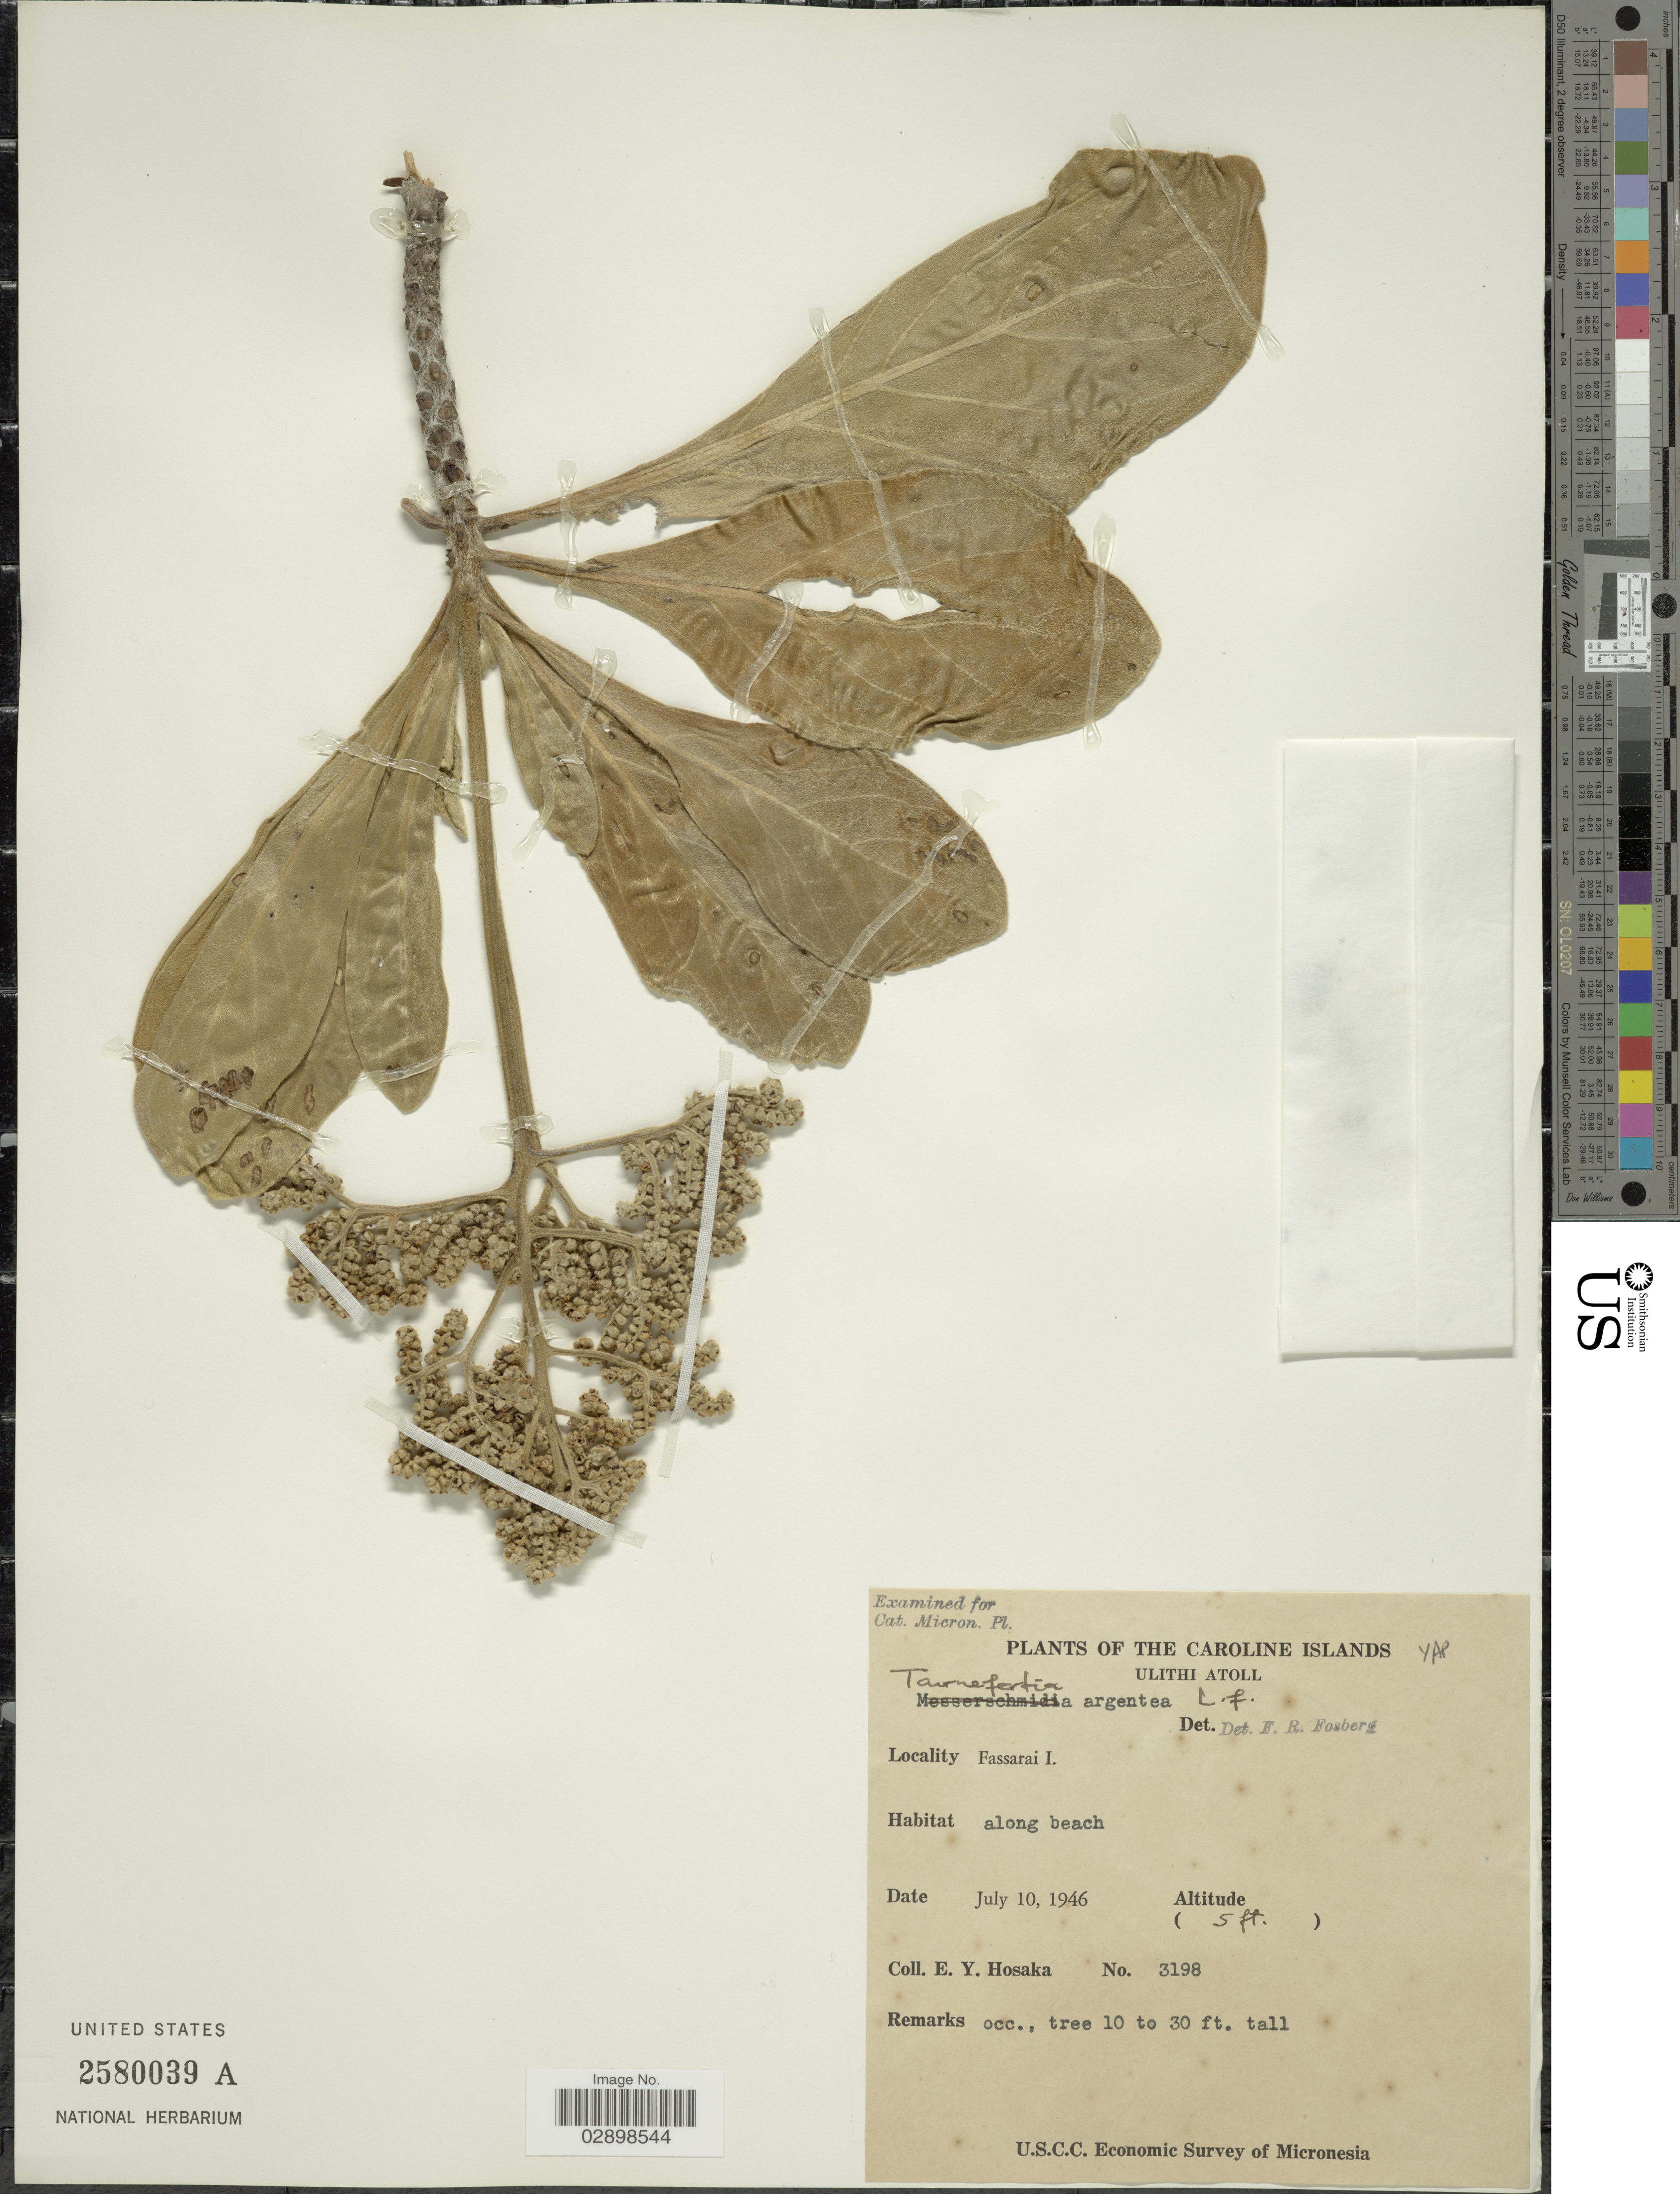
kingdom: Plantae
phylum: Tracheophyta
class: Magnoliopsida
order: Boraginales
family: Heliotropiaceae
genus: Heliotropium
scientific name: Heliotropium arboreum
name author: (Blanco) Mabberley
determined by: Wagner, W. L., (BOT), Smithsonian Institution - National Museum of Natural History (UNITED STATES)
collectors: E. Y. Hosaka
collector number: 3198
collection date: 1946-07-10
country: Micronesia, Federated States of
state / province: Yap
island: Ulithi Atoll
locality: Caroline Islands. Ulithi Atoll. Fassarai I.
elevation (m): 2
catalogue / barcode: US 2580039A